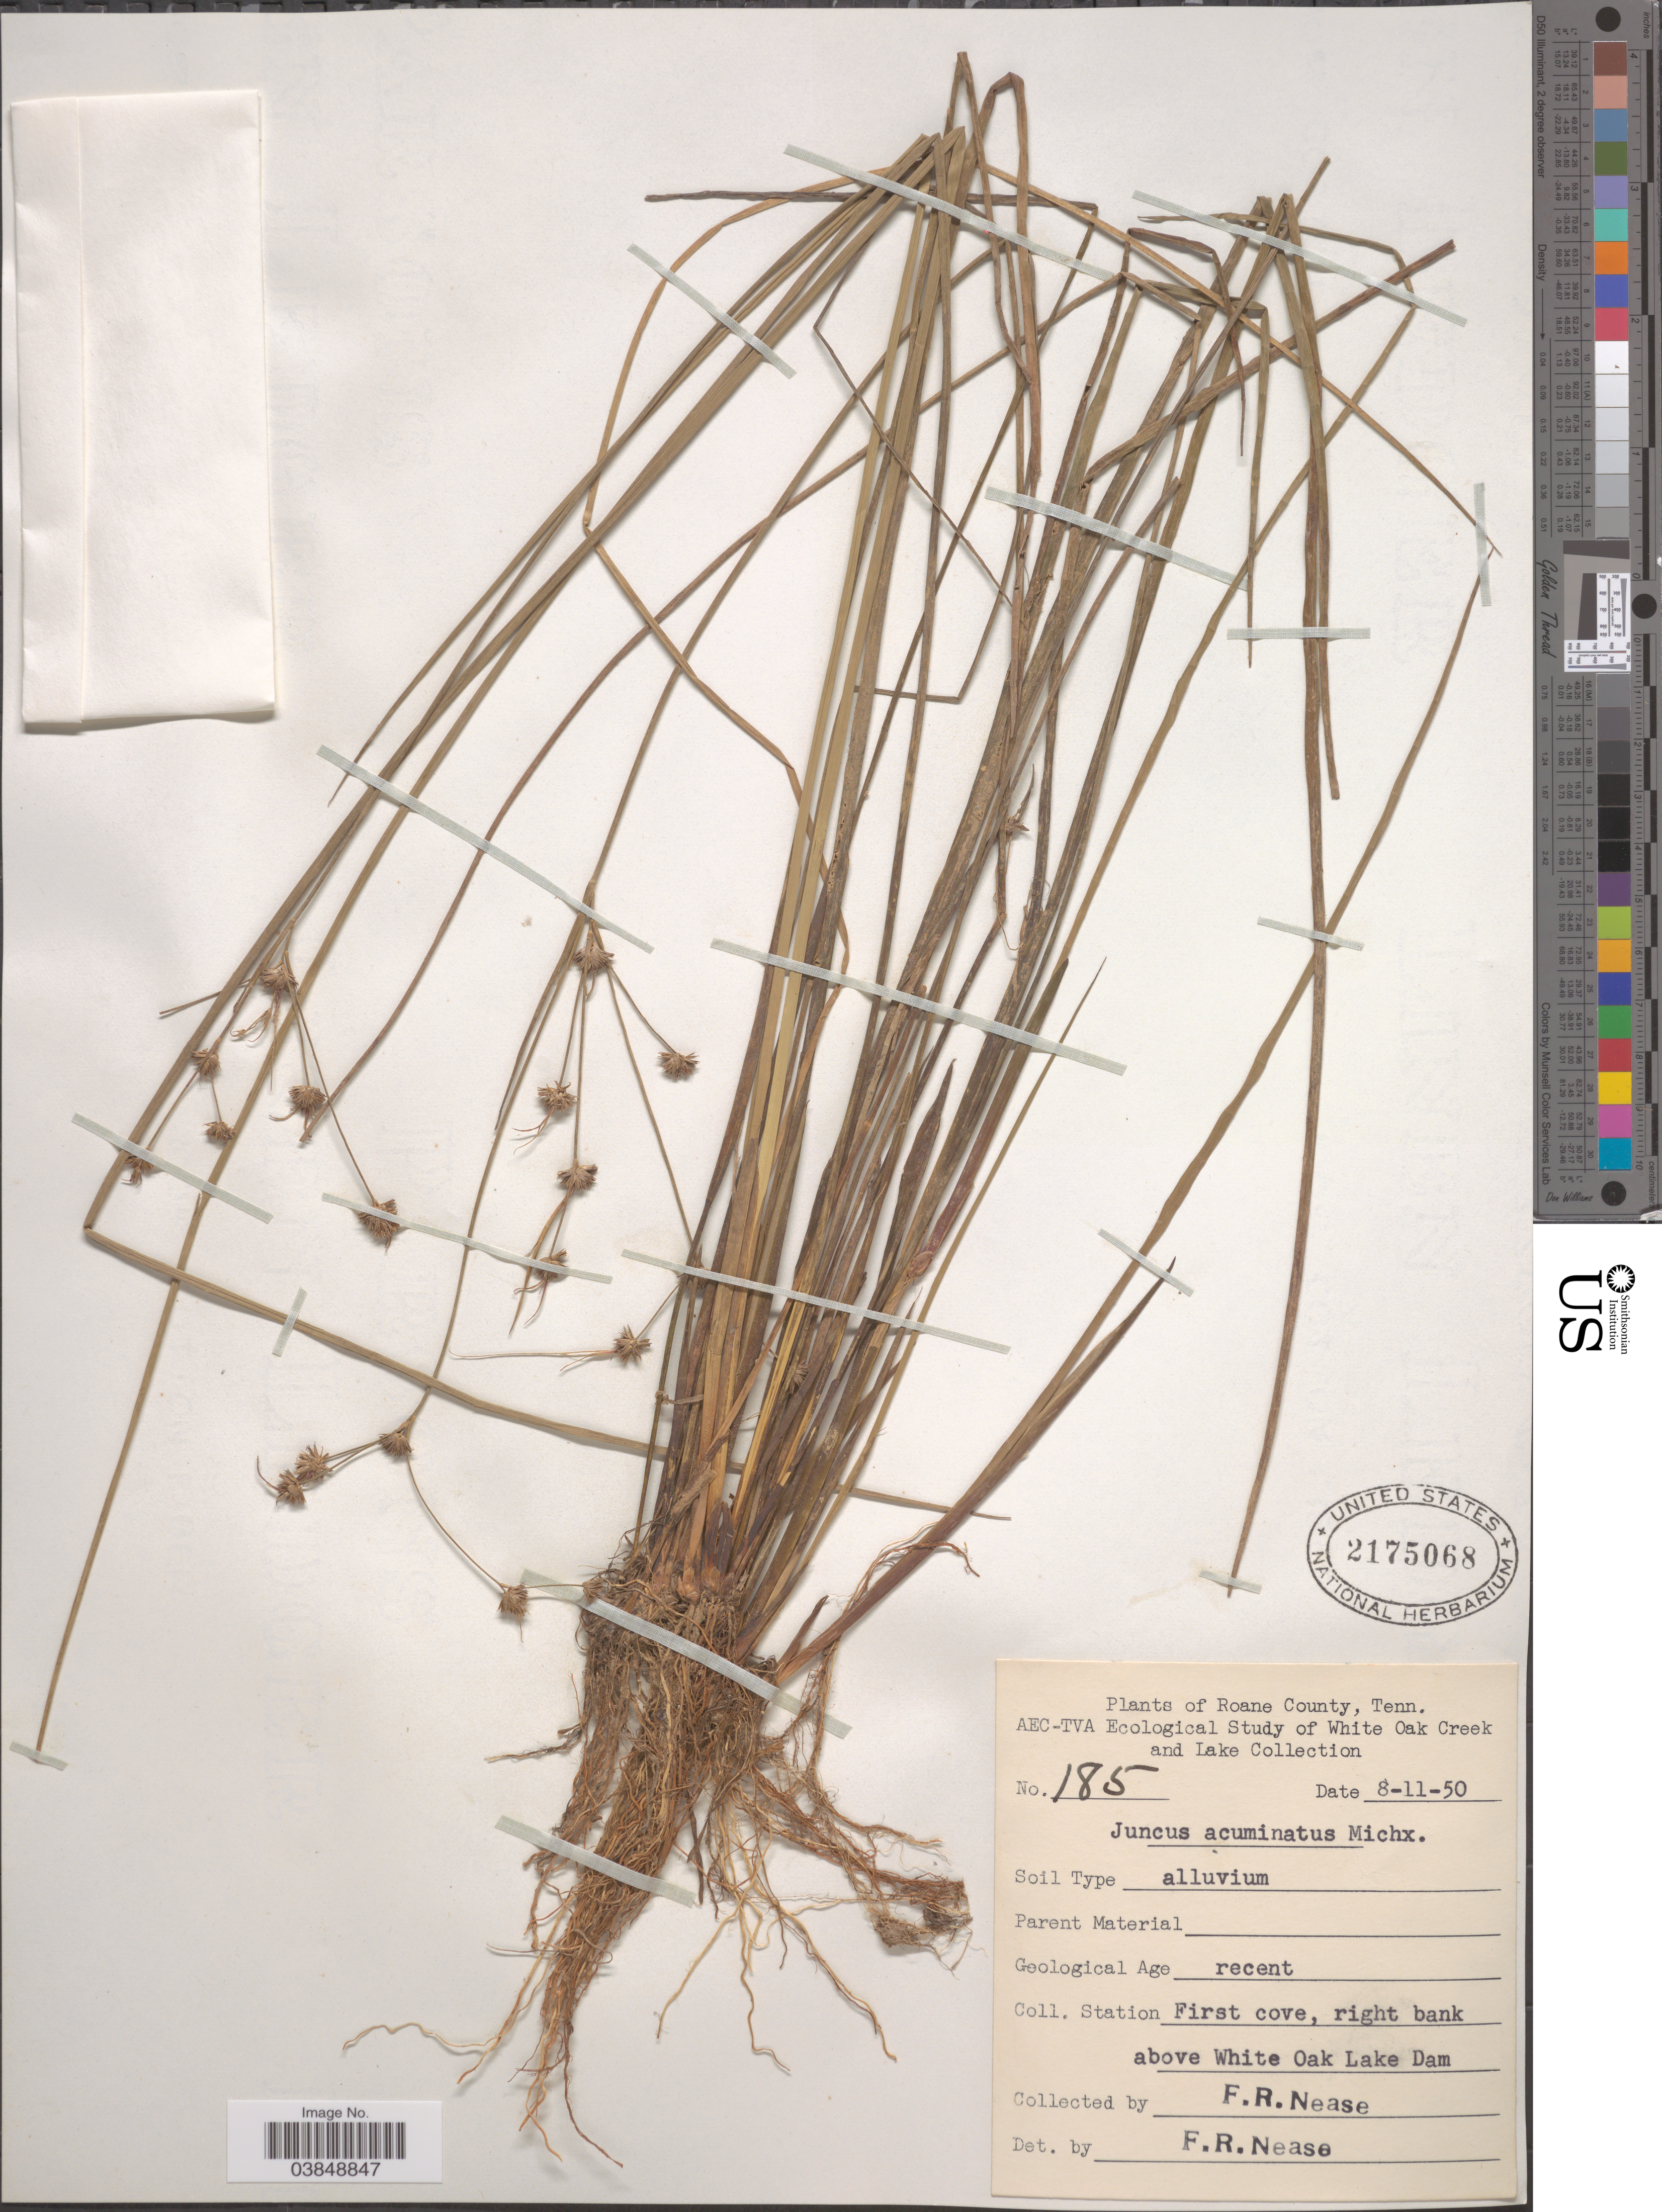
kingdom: Plantae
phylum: Tracheophyta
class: Liliopsida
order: Poales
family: Juncaceae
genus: Juncus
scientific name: Juncus acuminatus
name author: Michx.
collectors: F. Nease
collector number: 185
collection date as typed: Transcribed d/m/y: 11/8/50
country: United States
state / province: Tennessee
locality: Roane County. Station First cove, right bank above White Oak Lake Dam.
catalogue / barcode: US 2175068